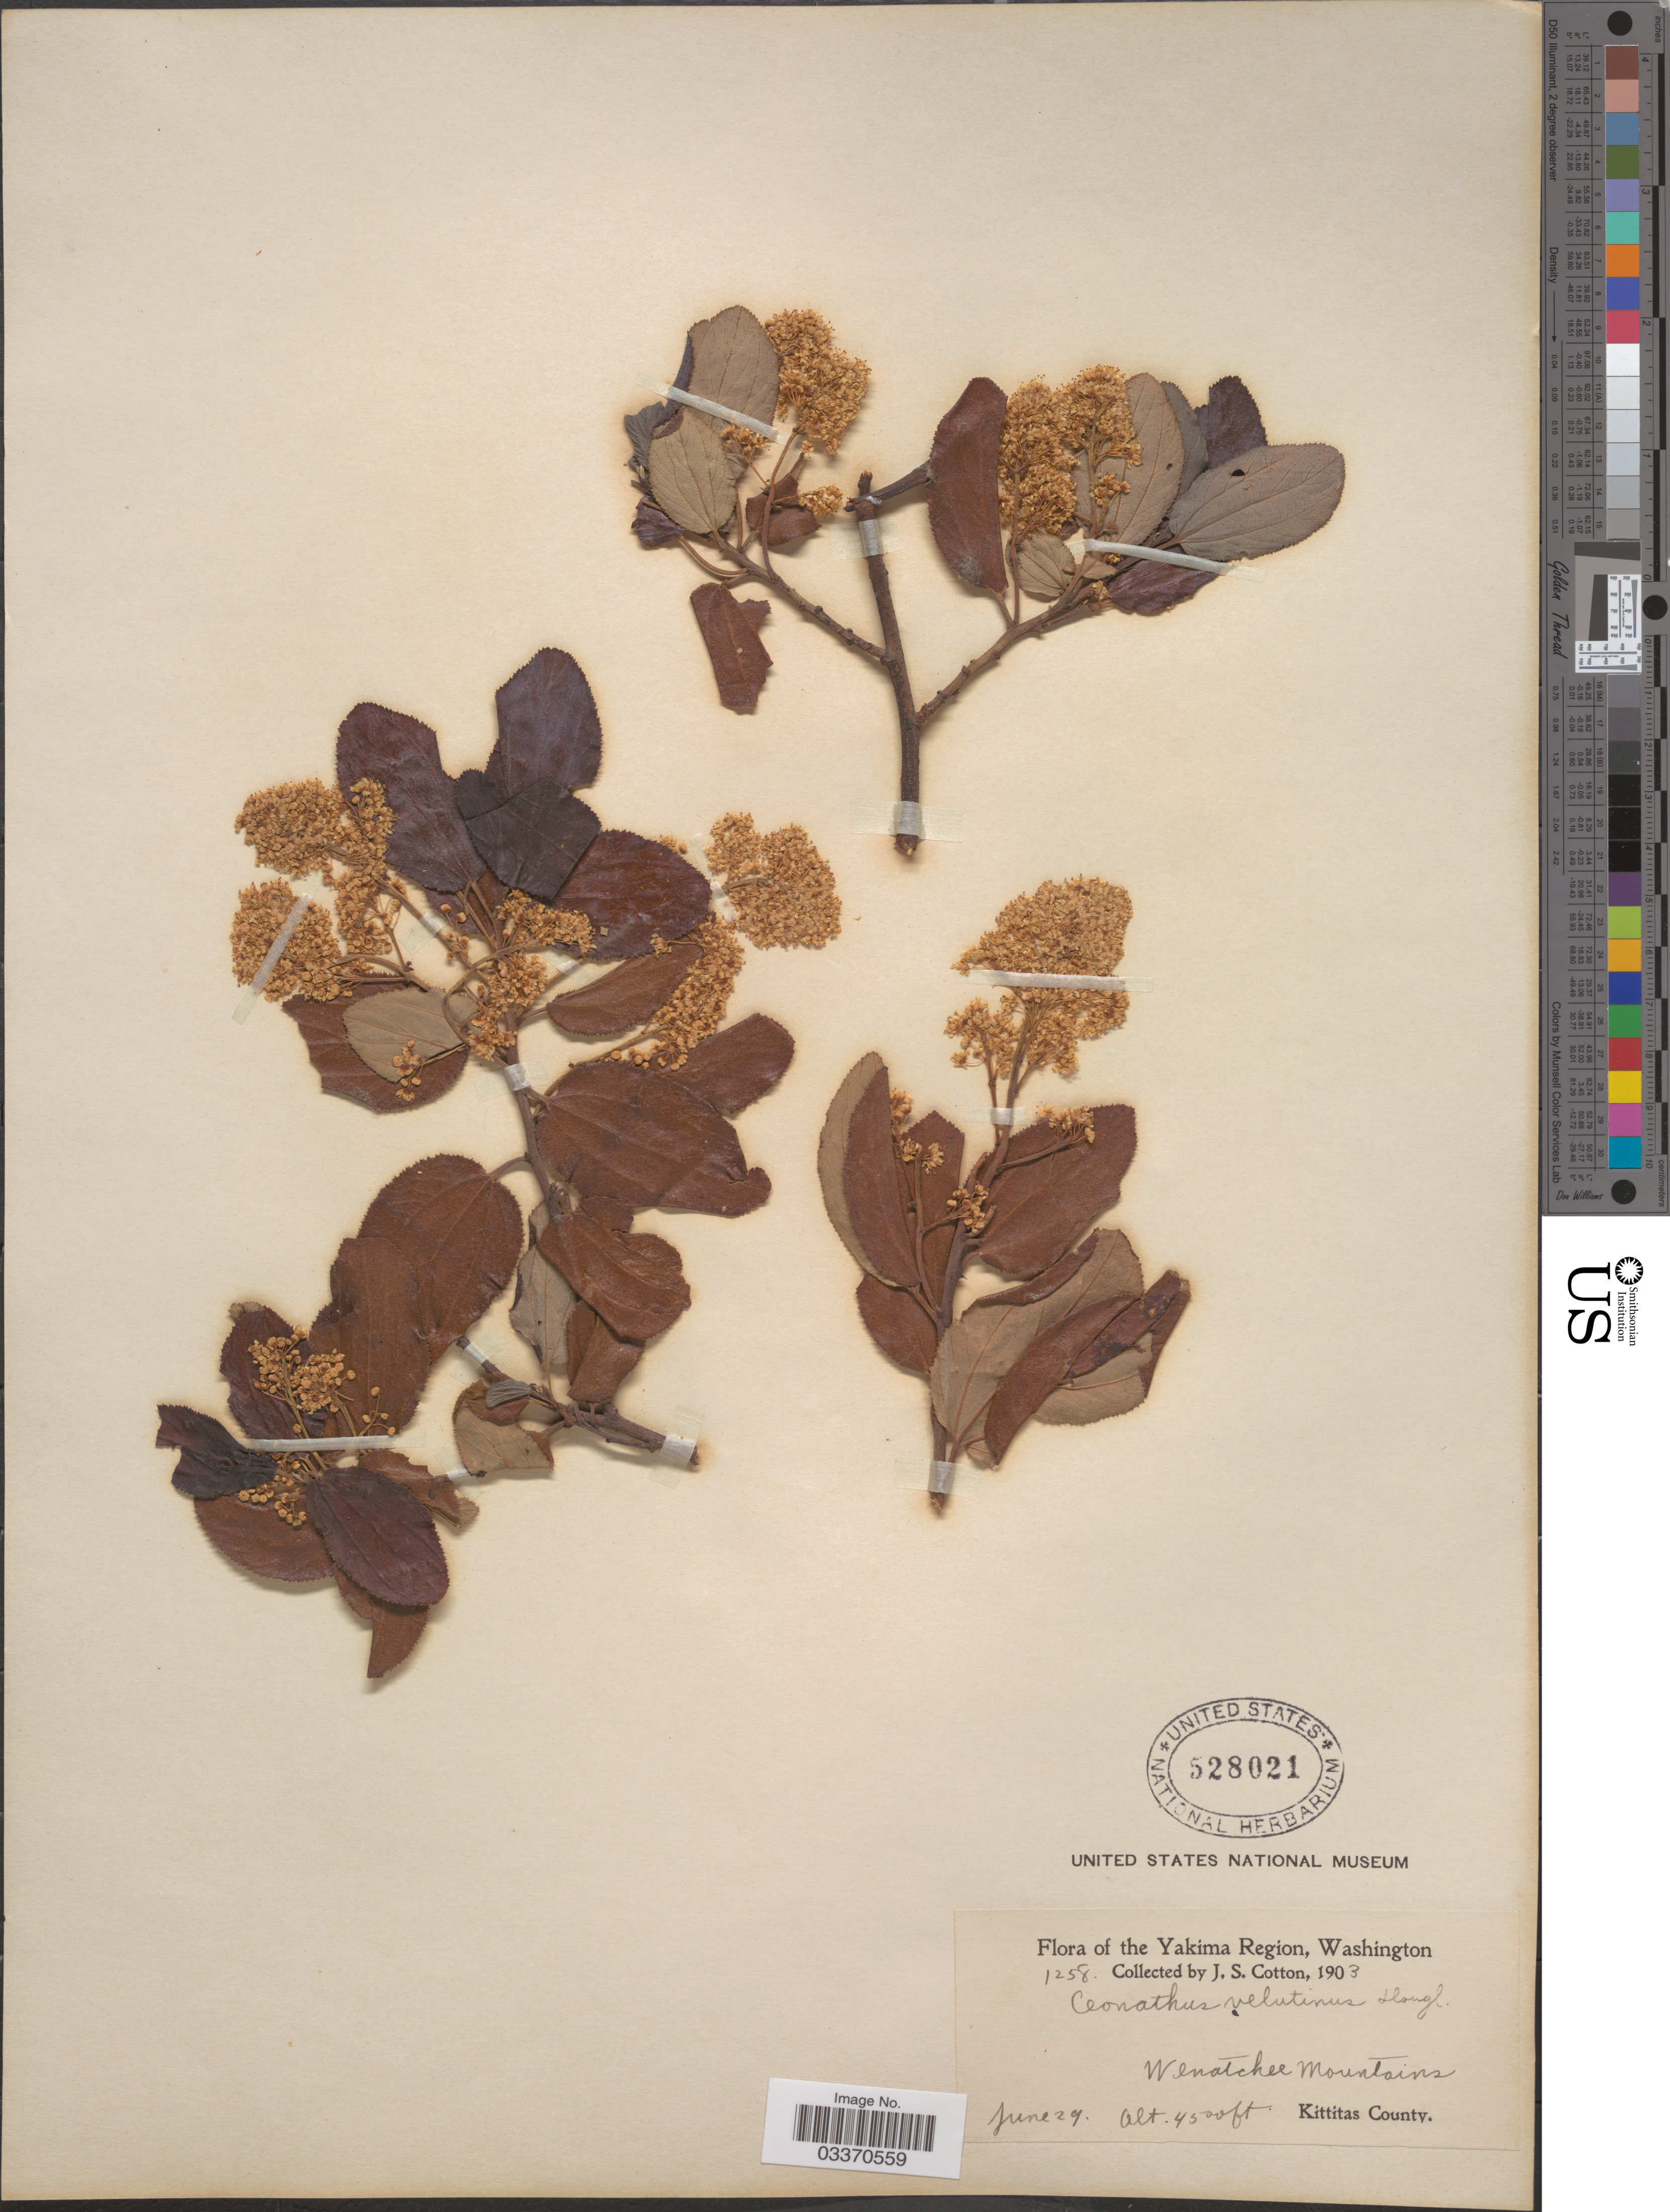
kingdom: Plantae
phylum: Tracheophyta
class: Magnoliopsida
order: Rosales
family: Rhamnaceae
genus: Ceanothus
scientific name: Ceanothus velutinus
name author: Douglas ex Hook.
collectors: J. S. Cotton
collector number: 1258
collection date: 1903-06-29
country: United States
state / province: Washington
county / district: Kittitas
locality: The Yakima Region. Wenatchee Mountains. Kittitas County.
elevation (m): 1372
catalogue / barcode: US 528021